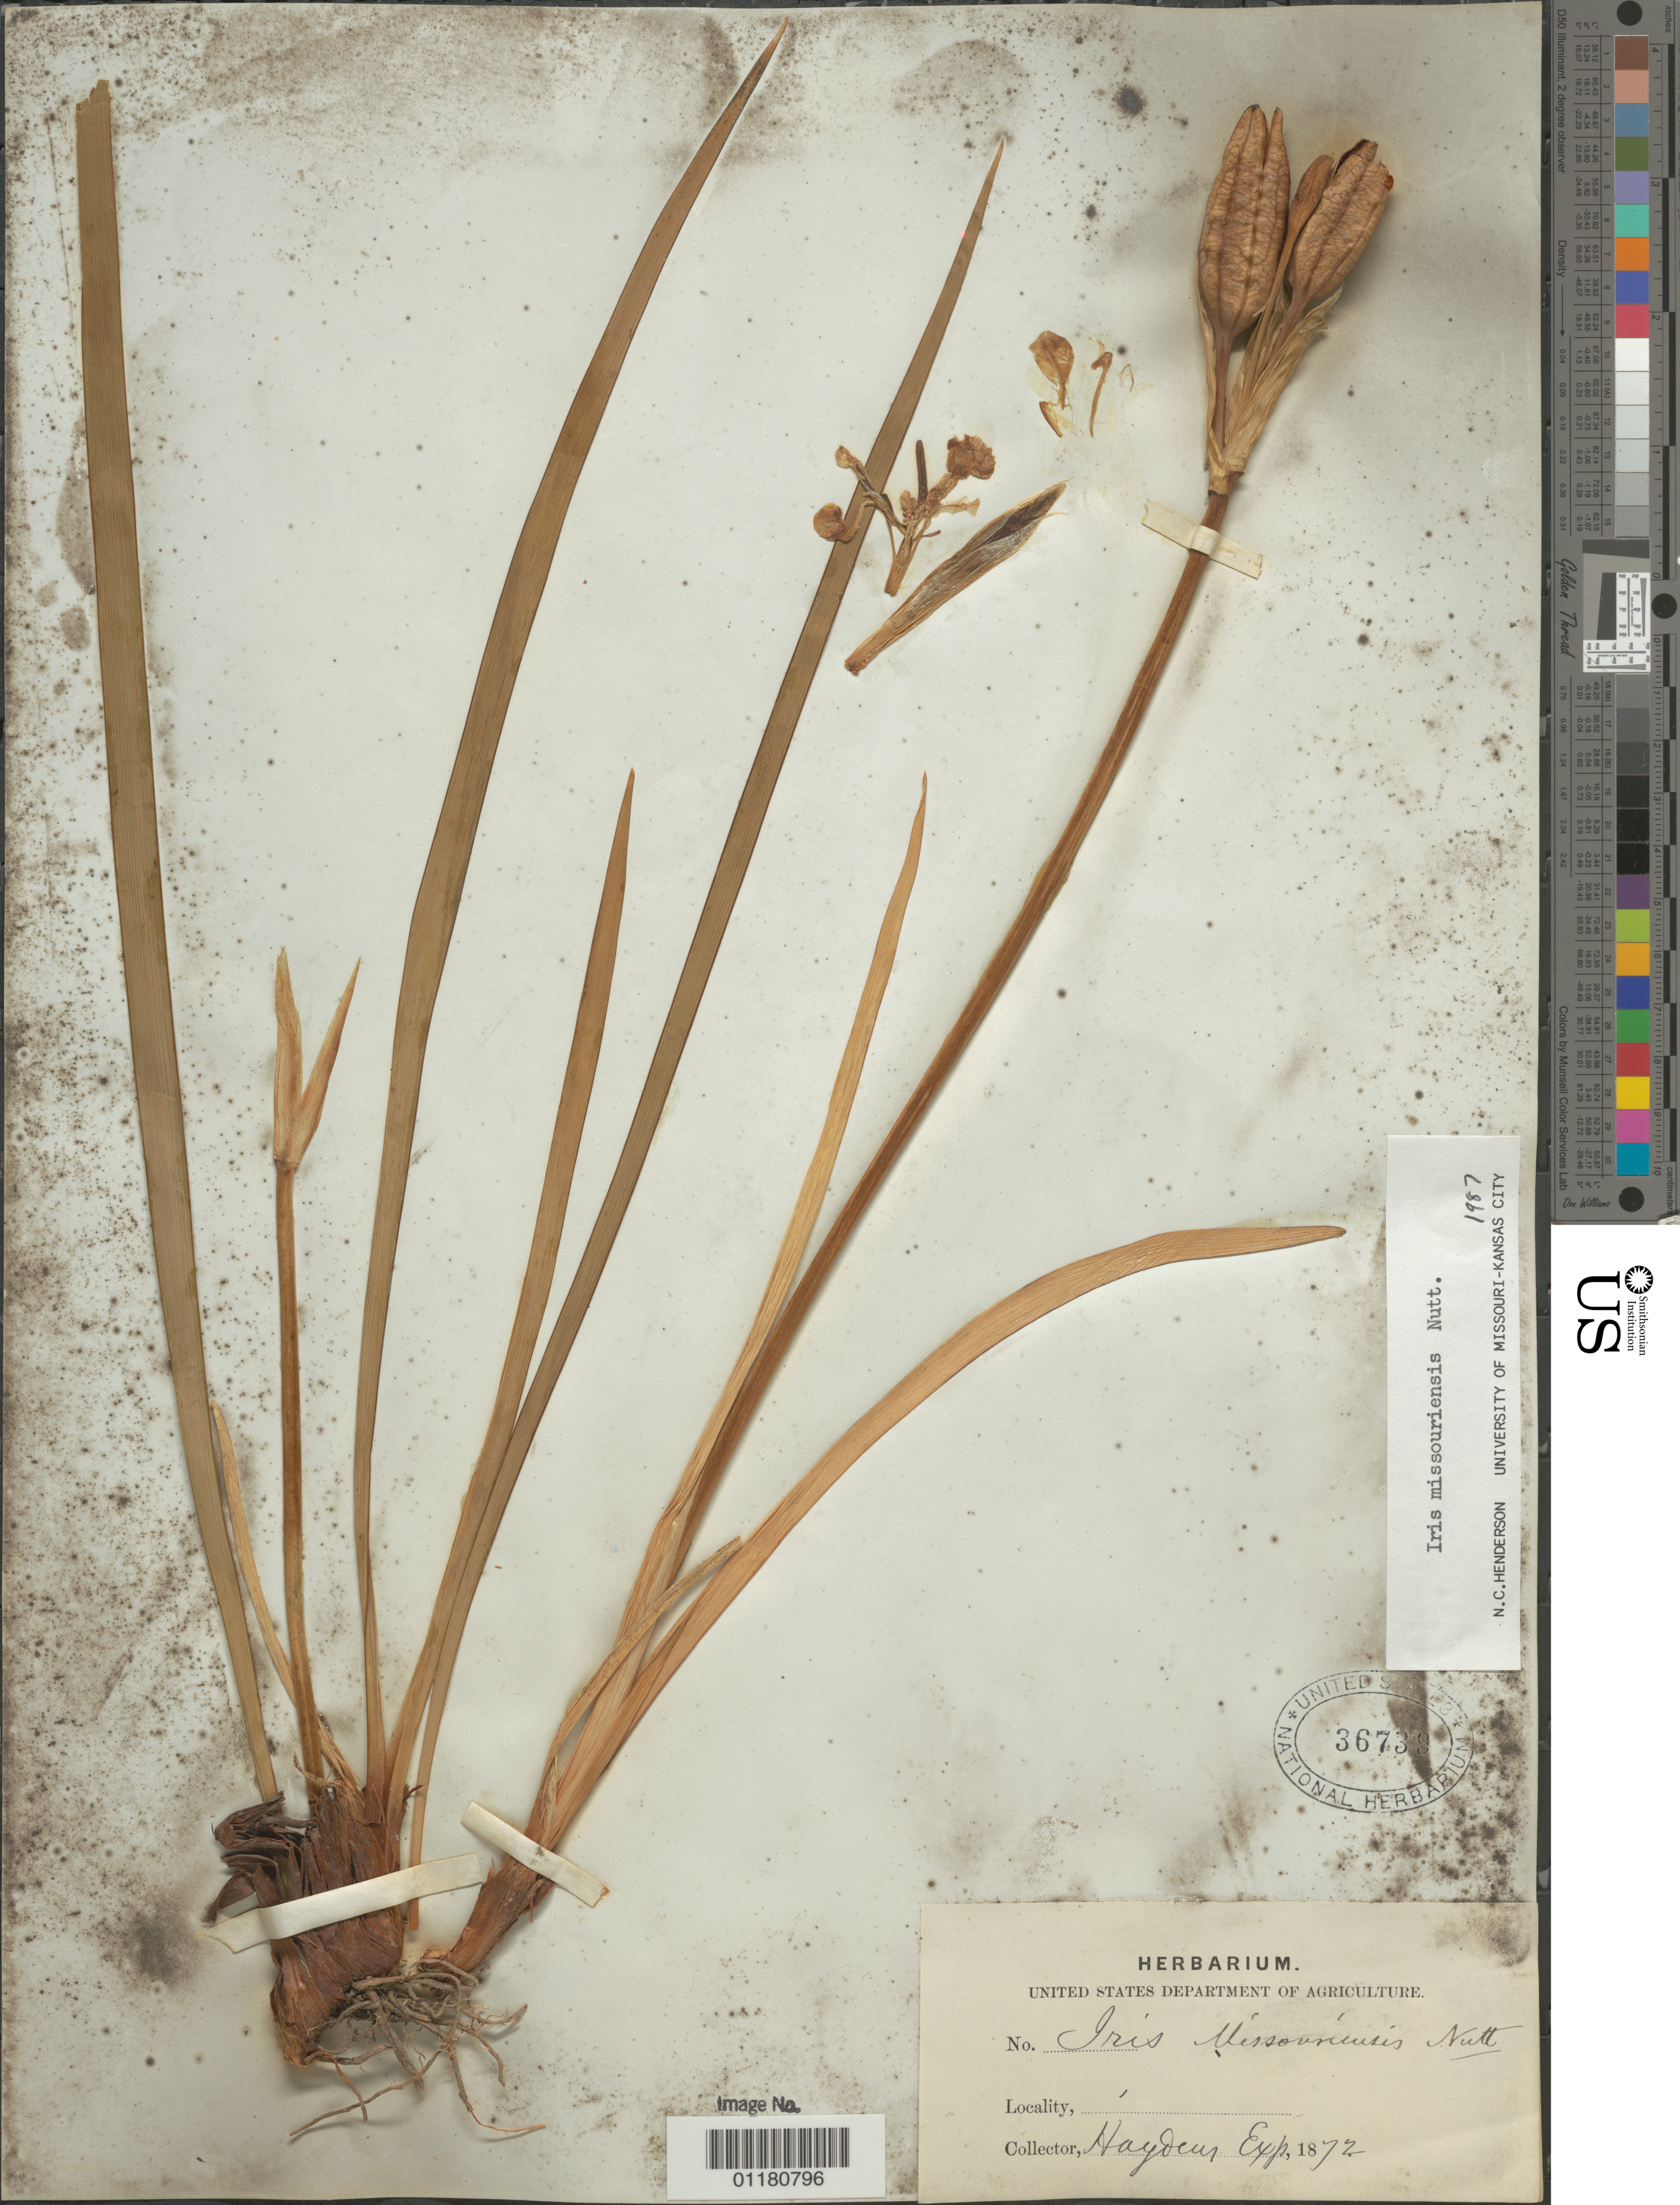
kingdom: Plantae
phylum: Tracheophyta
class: Liliopsida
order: Asparagales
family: Iridaceae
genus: Iris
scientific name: Iris missouriensis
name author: Nutt.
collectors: Hayden Exped.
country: United States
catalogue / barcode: US 36739